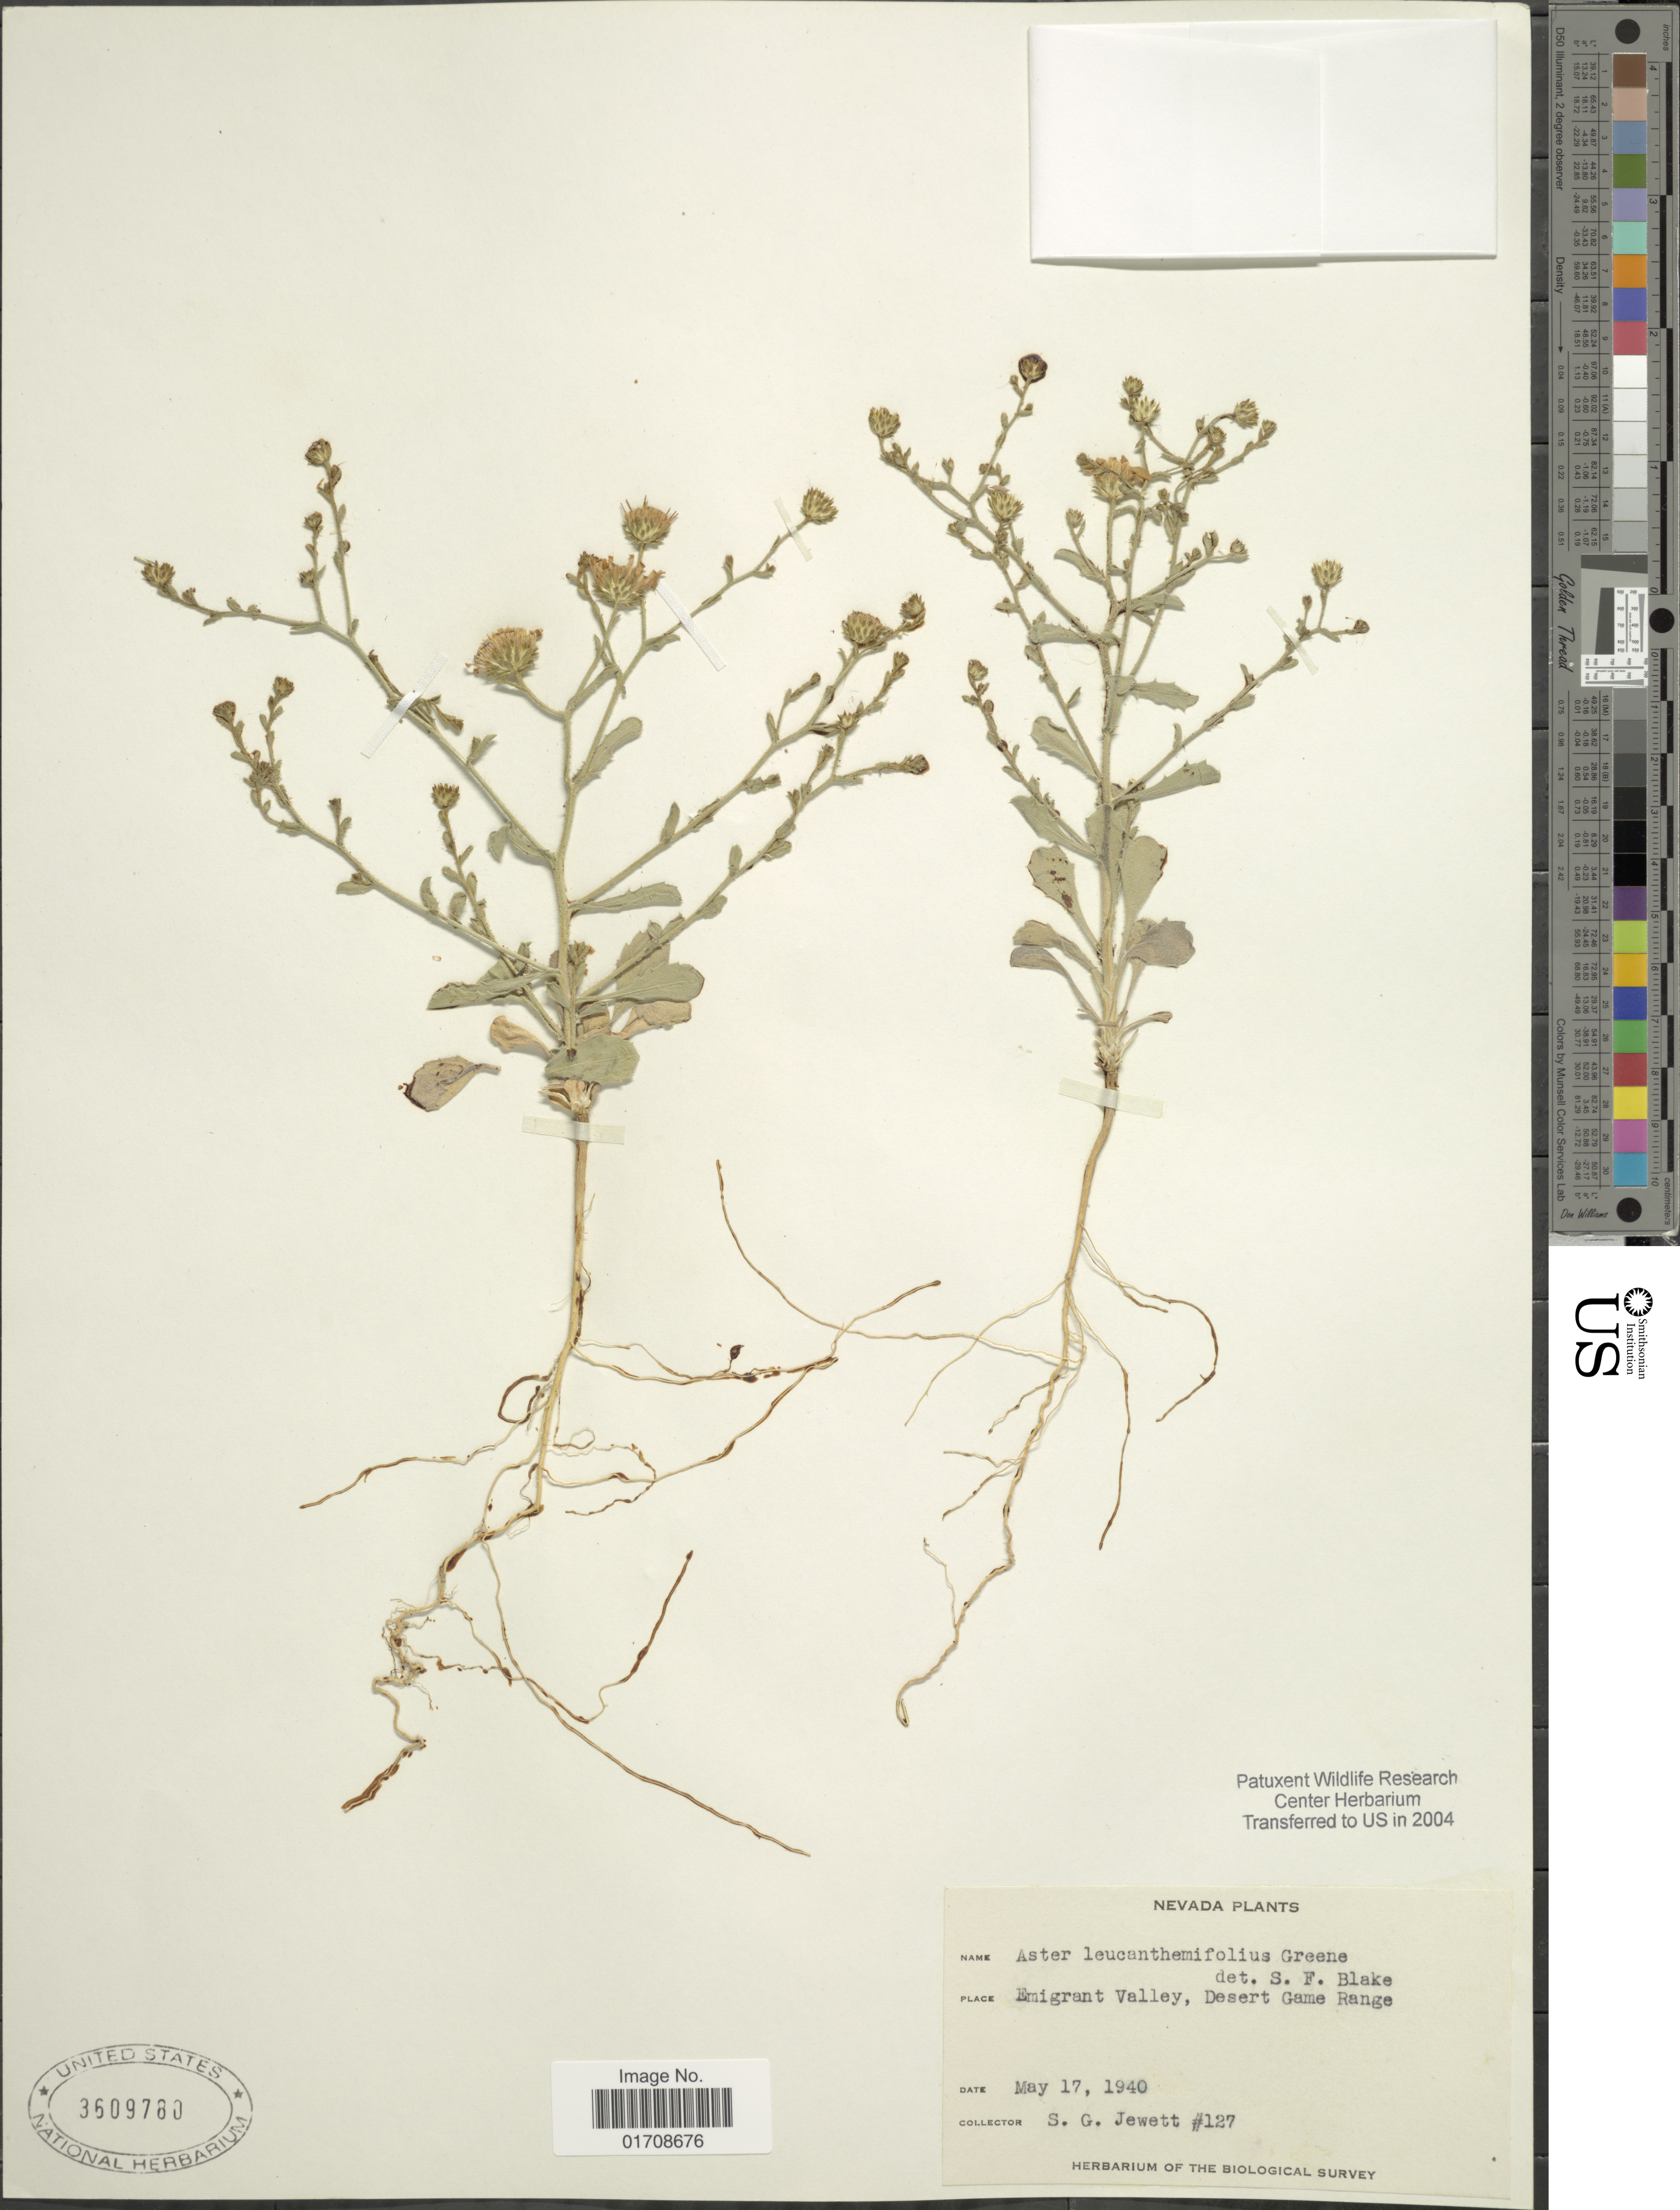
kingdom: Plantae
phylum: Tracheophyta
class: Magnoliopsida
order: Asterales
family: Asteraceae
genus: Machaeranthera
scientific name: Machaeranthera canescens var. leucanthemifolius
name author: (Greene) S.L. Welsh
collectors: S. Jewett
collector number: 127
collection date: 1940-05-17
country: United States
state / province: Nevada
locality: Emigrant Valley, Desert Game Range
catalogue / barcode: US 3609780